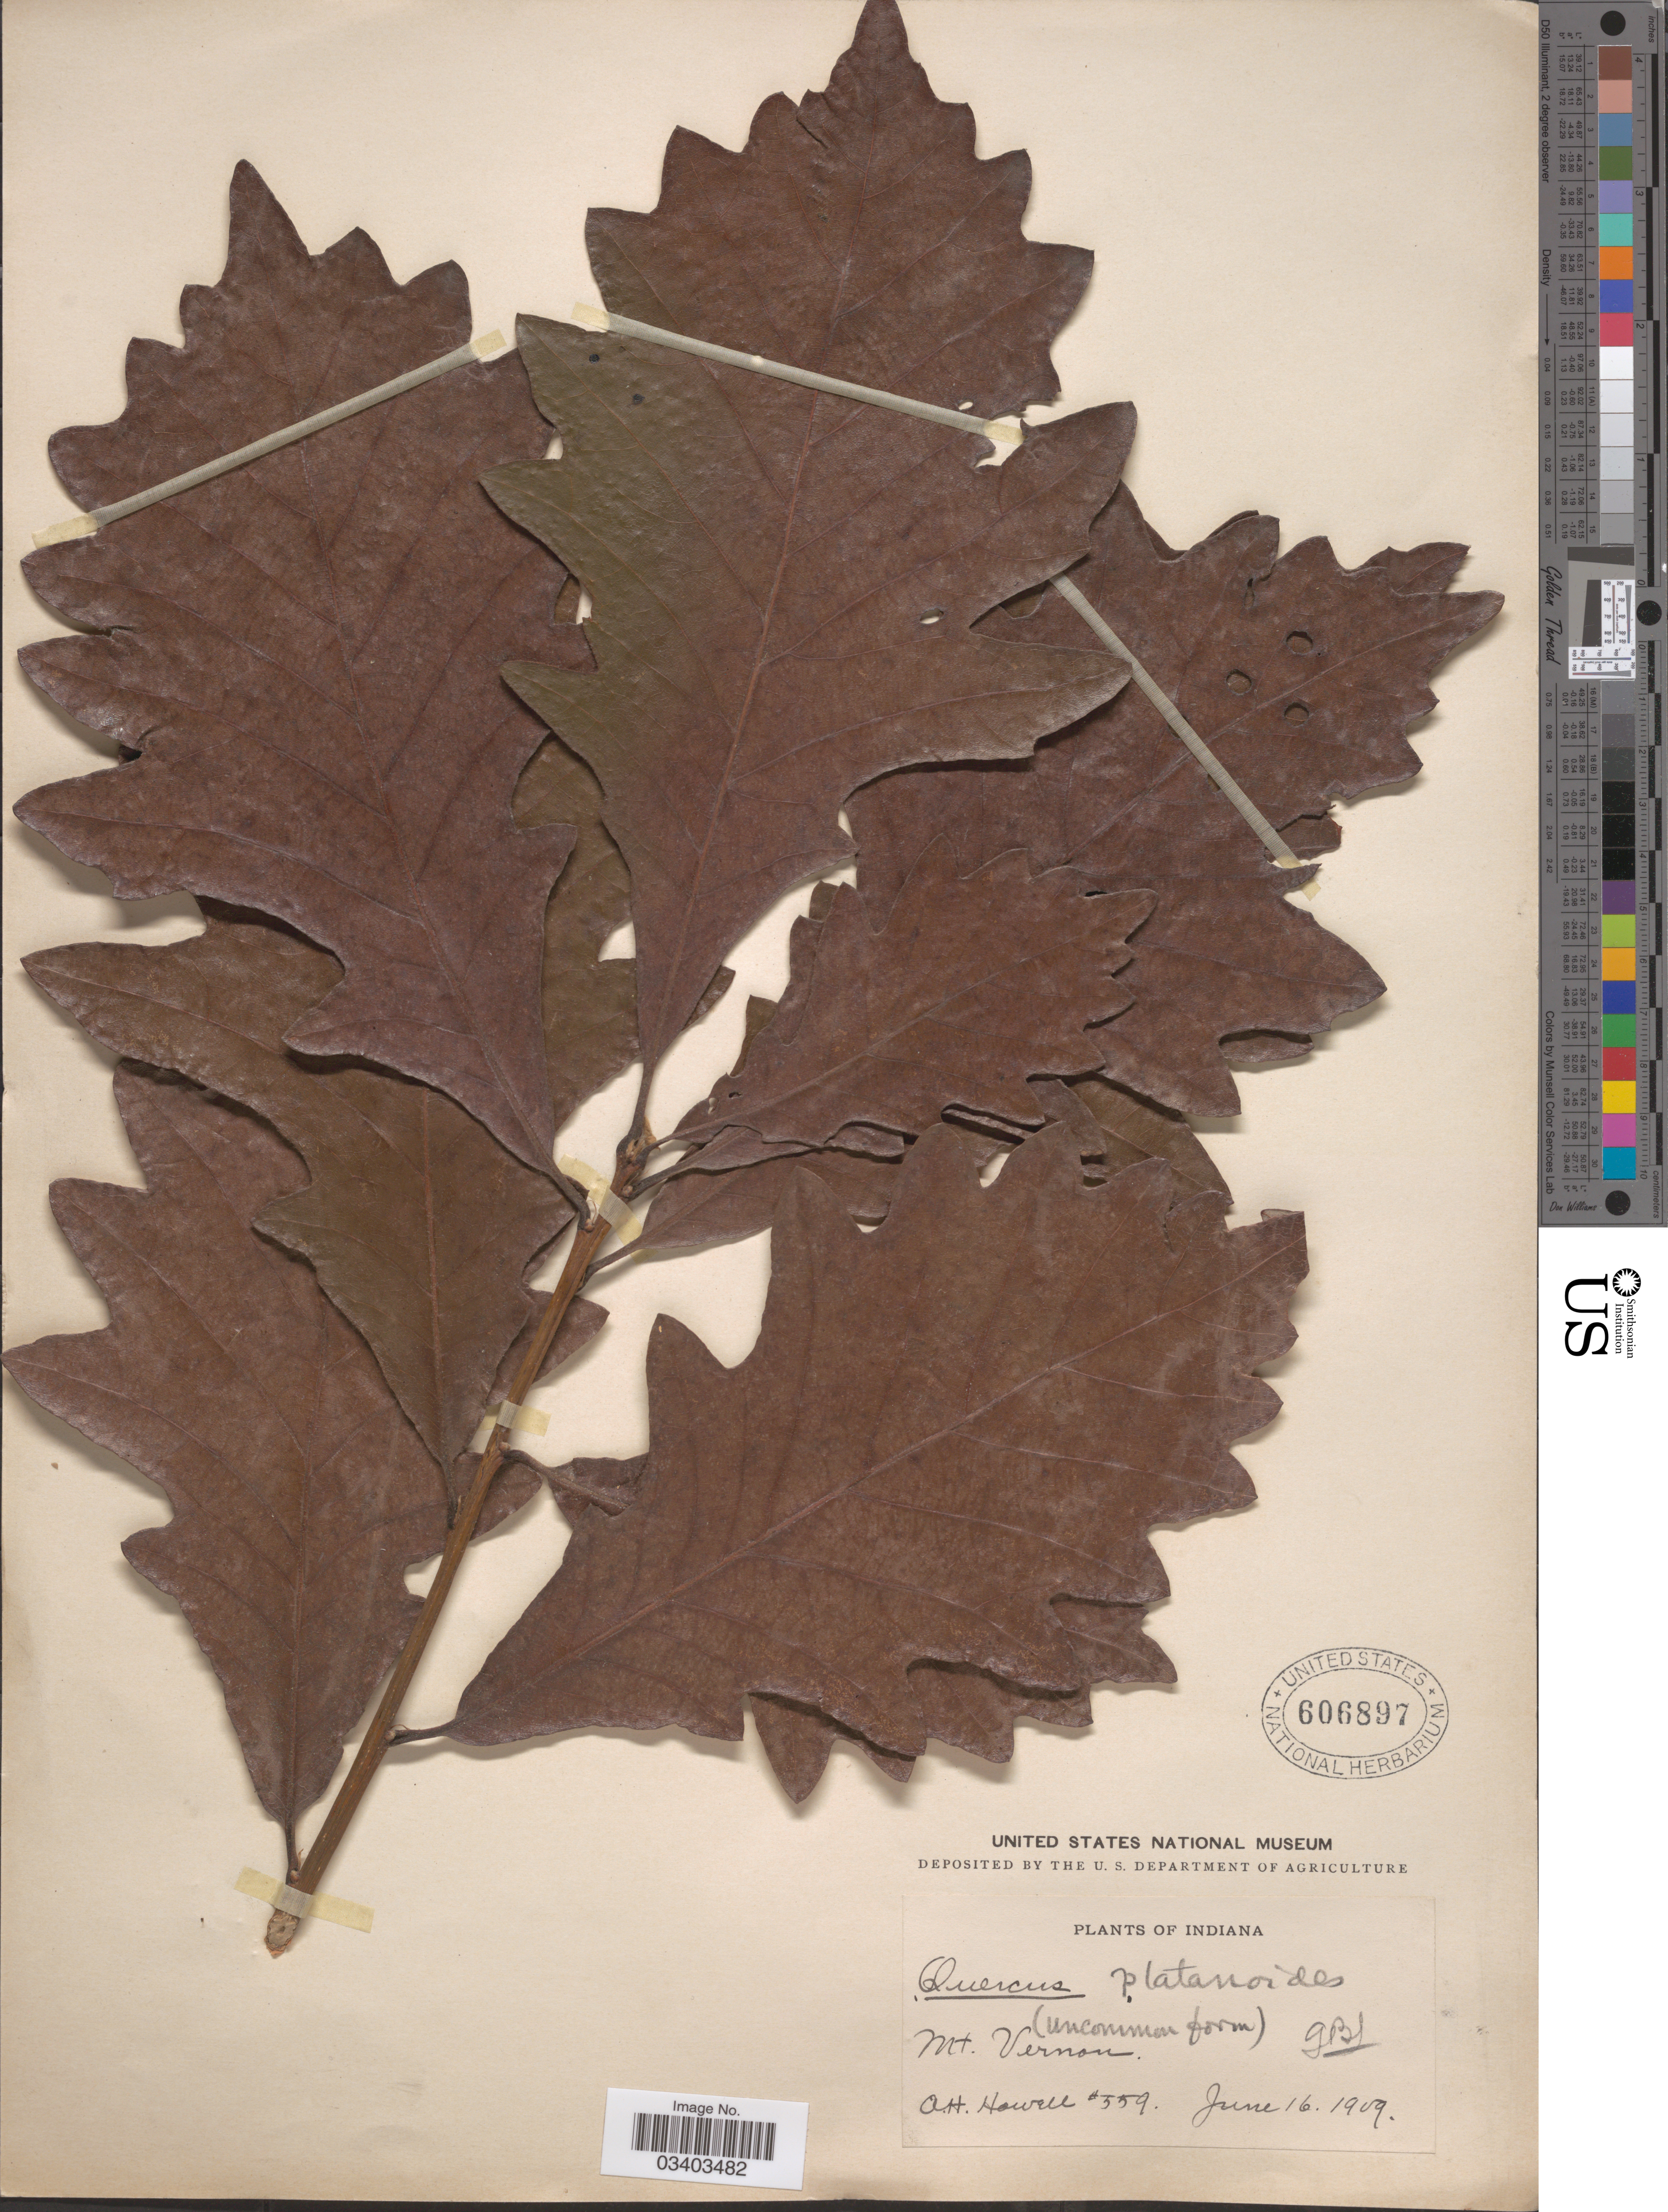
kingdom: Plantae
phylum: Tracheophyta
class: Magnoliopsida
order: Fagales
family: Fagaceae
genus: Quercus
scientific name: Quercus bicolor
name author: Willd.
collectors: A. Howell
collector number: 559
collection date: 1909-06-16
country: United States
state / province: Indiana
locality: Mt. Vernon.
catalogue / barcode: US 606897